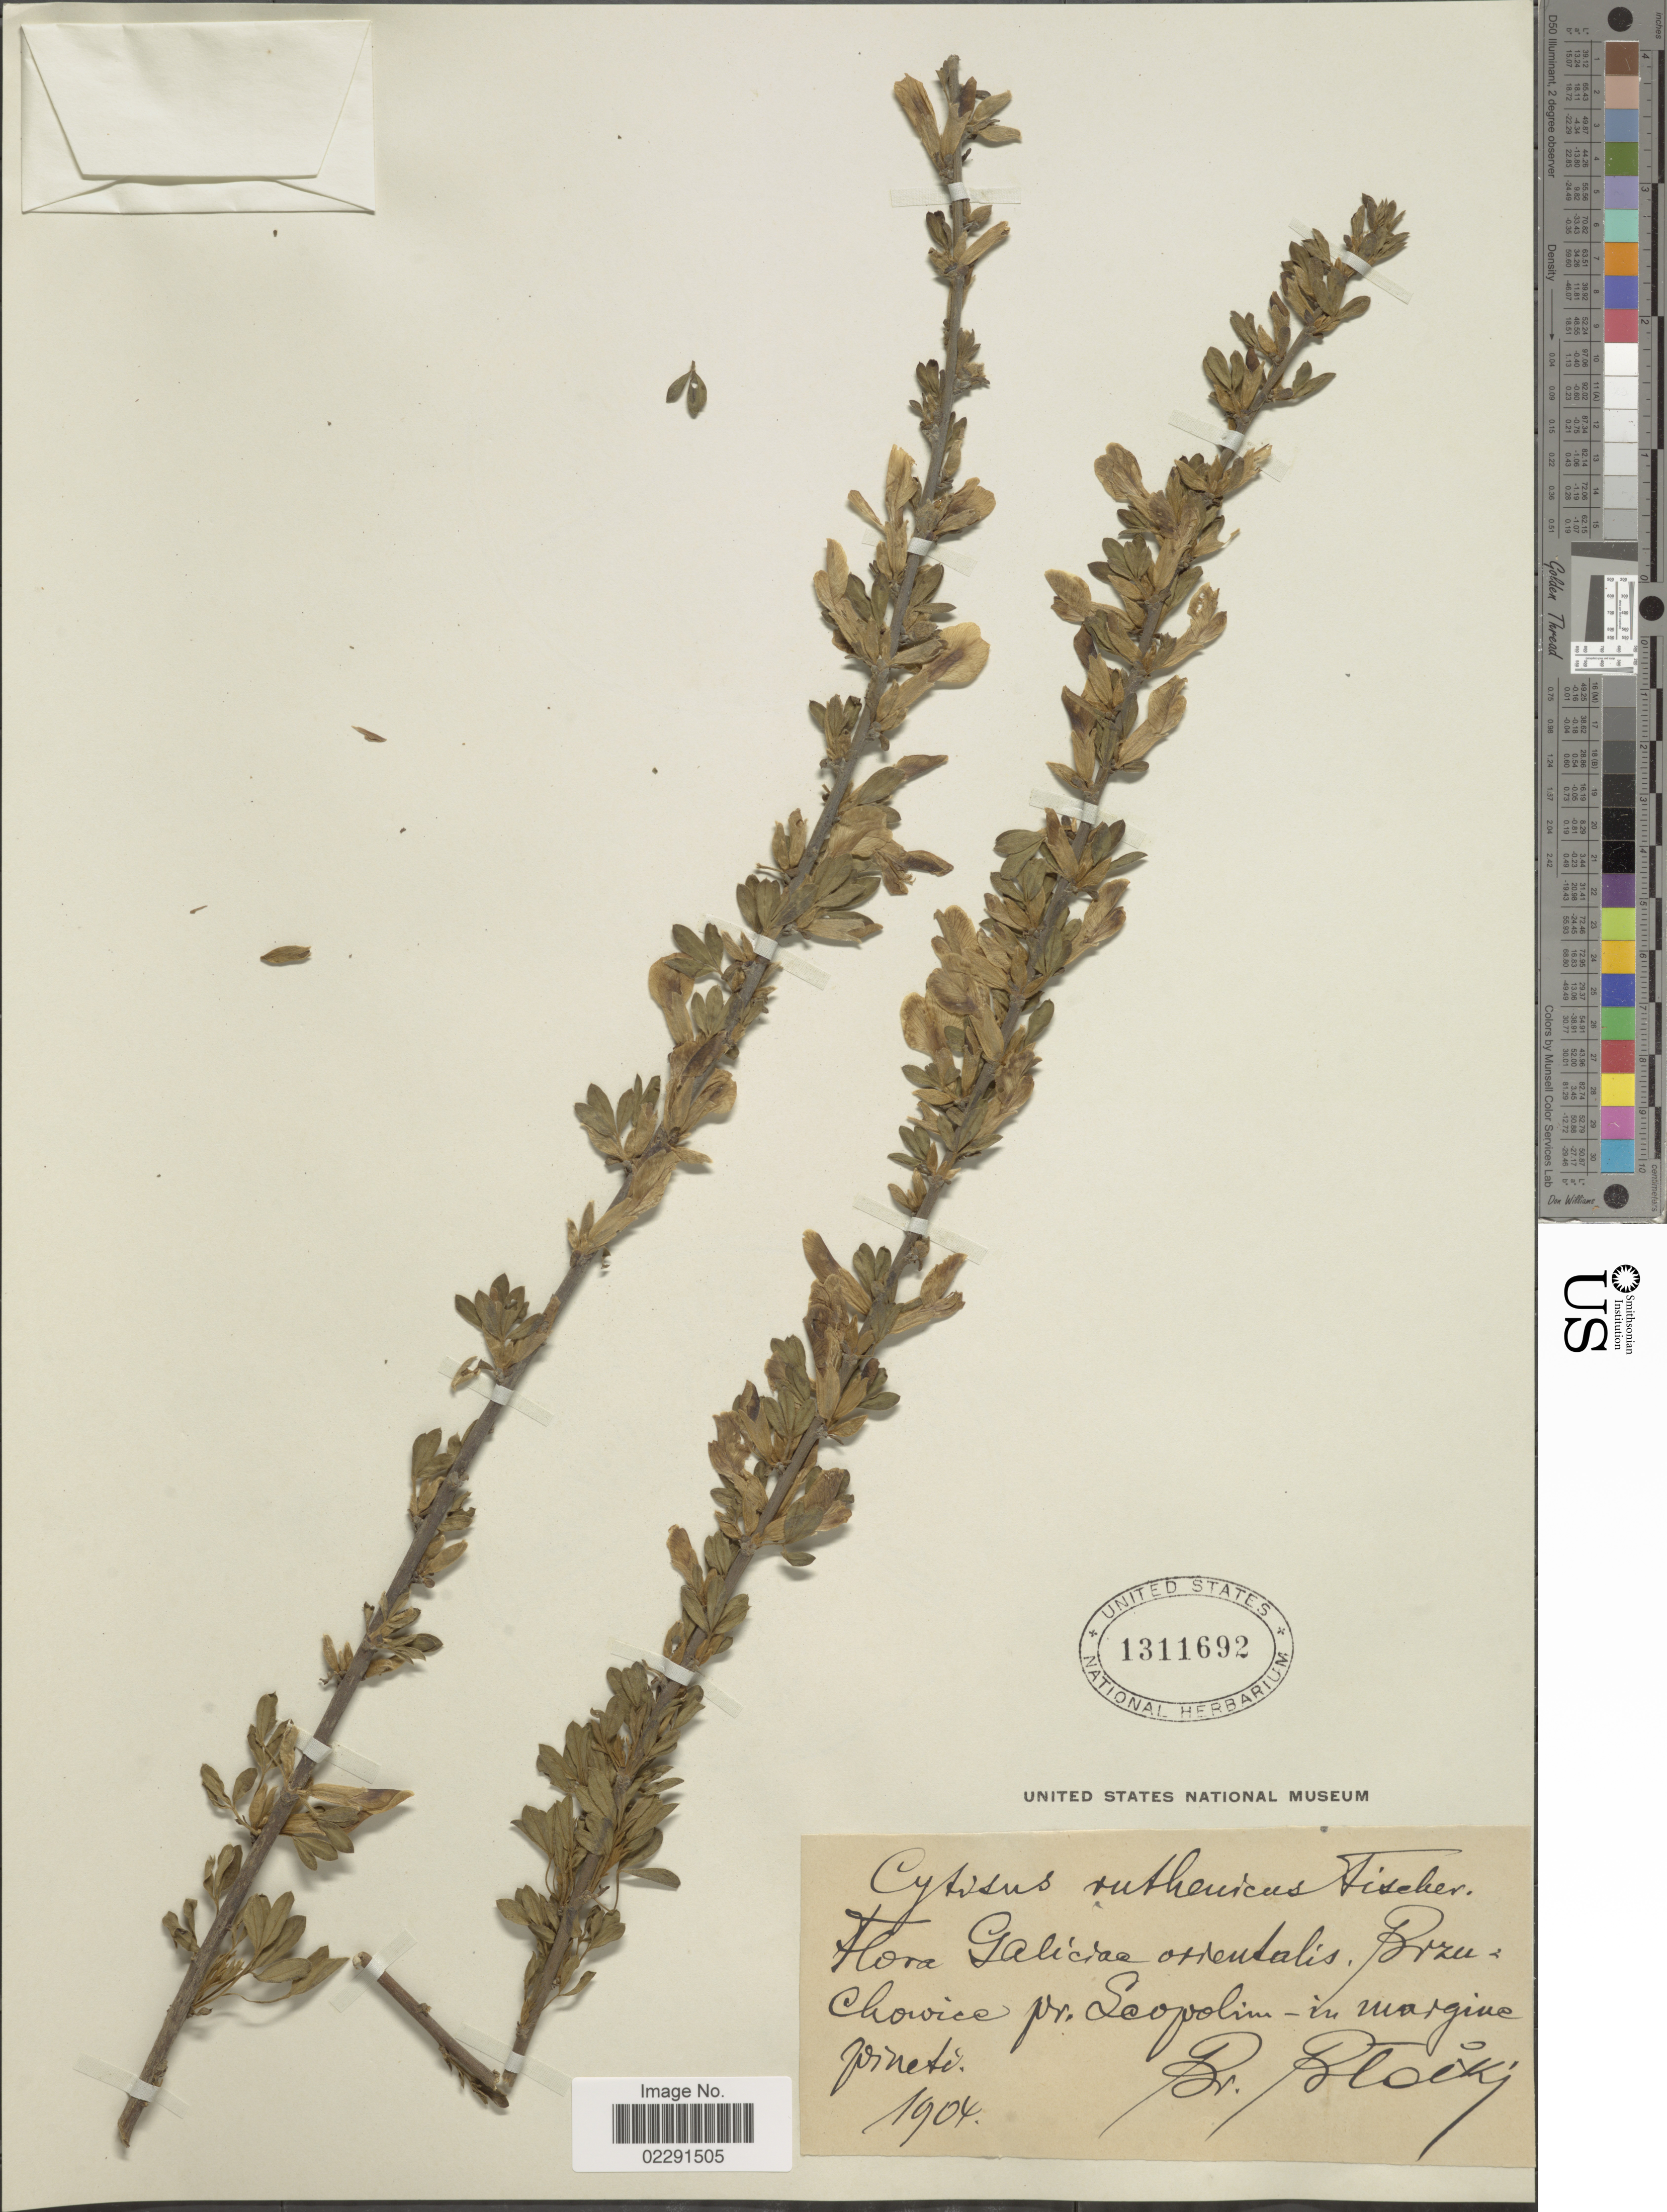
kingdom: Plantae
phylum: Tracheophyta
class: Magnoliopsida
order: Fabales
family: Fabaceae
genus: Cytisus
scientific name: Cytisus ruthenicus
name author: Wol.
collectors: B. Blocki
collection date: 1904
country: Spain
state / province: Galicia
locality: Galiciae orientalis, Brzee, chowice pr. Scopolim-in margin pineti.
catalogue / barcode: US 1311692